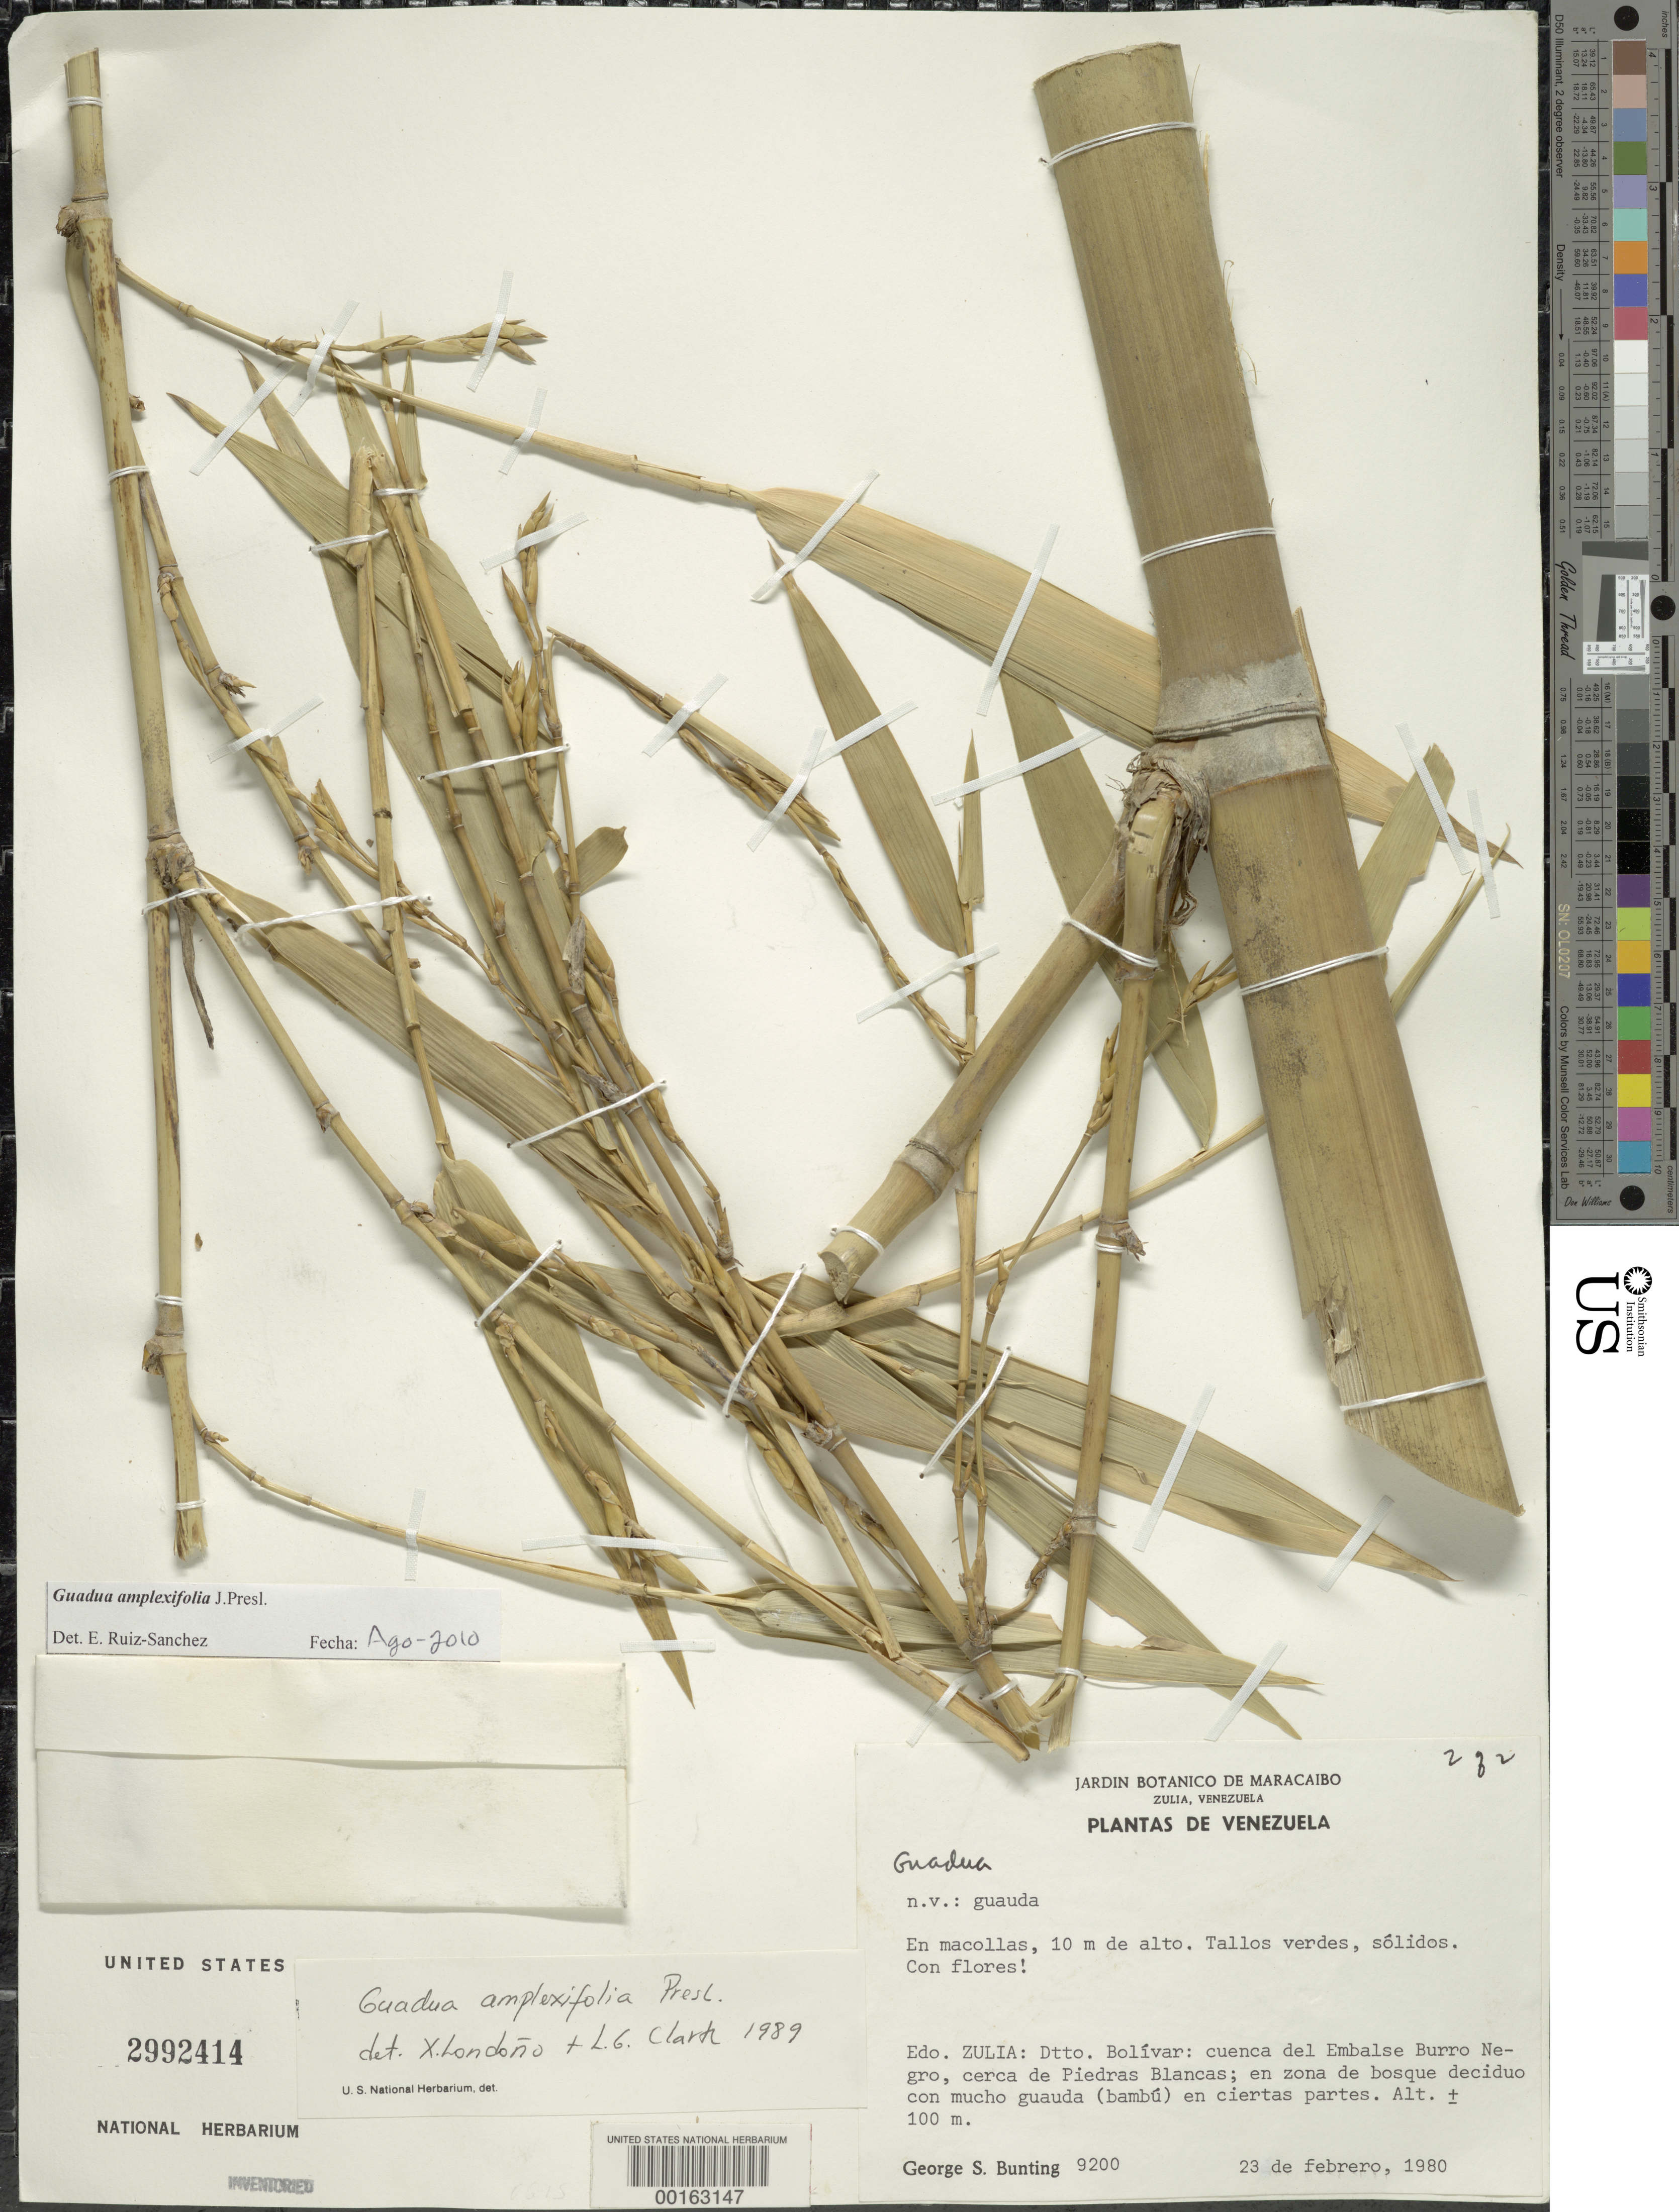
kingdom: Plantae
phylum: Tracheophyta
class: Liliopsida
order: Poales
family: Poaceae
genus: Guadua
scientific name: Guadua amplexifolia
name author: J. Presl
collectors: G. S. Bunting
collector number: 9200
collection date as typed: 23 Feb 1980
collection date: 1980-02-23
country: Venezuela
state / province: Zulia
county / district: Simón Bolívar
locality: River basin of the embalse burro negro, near piedras blancas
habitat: Deciduous forest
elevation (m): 100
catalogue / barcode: US 2992414